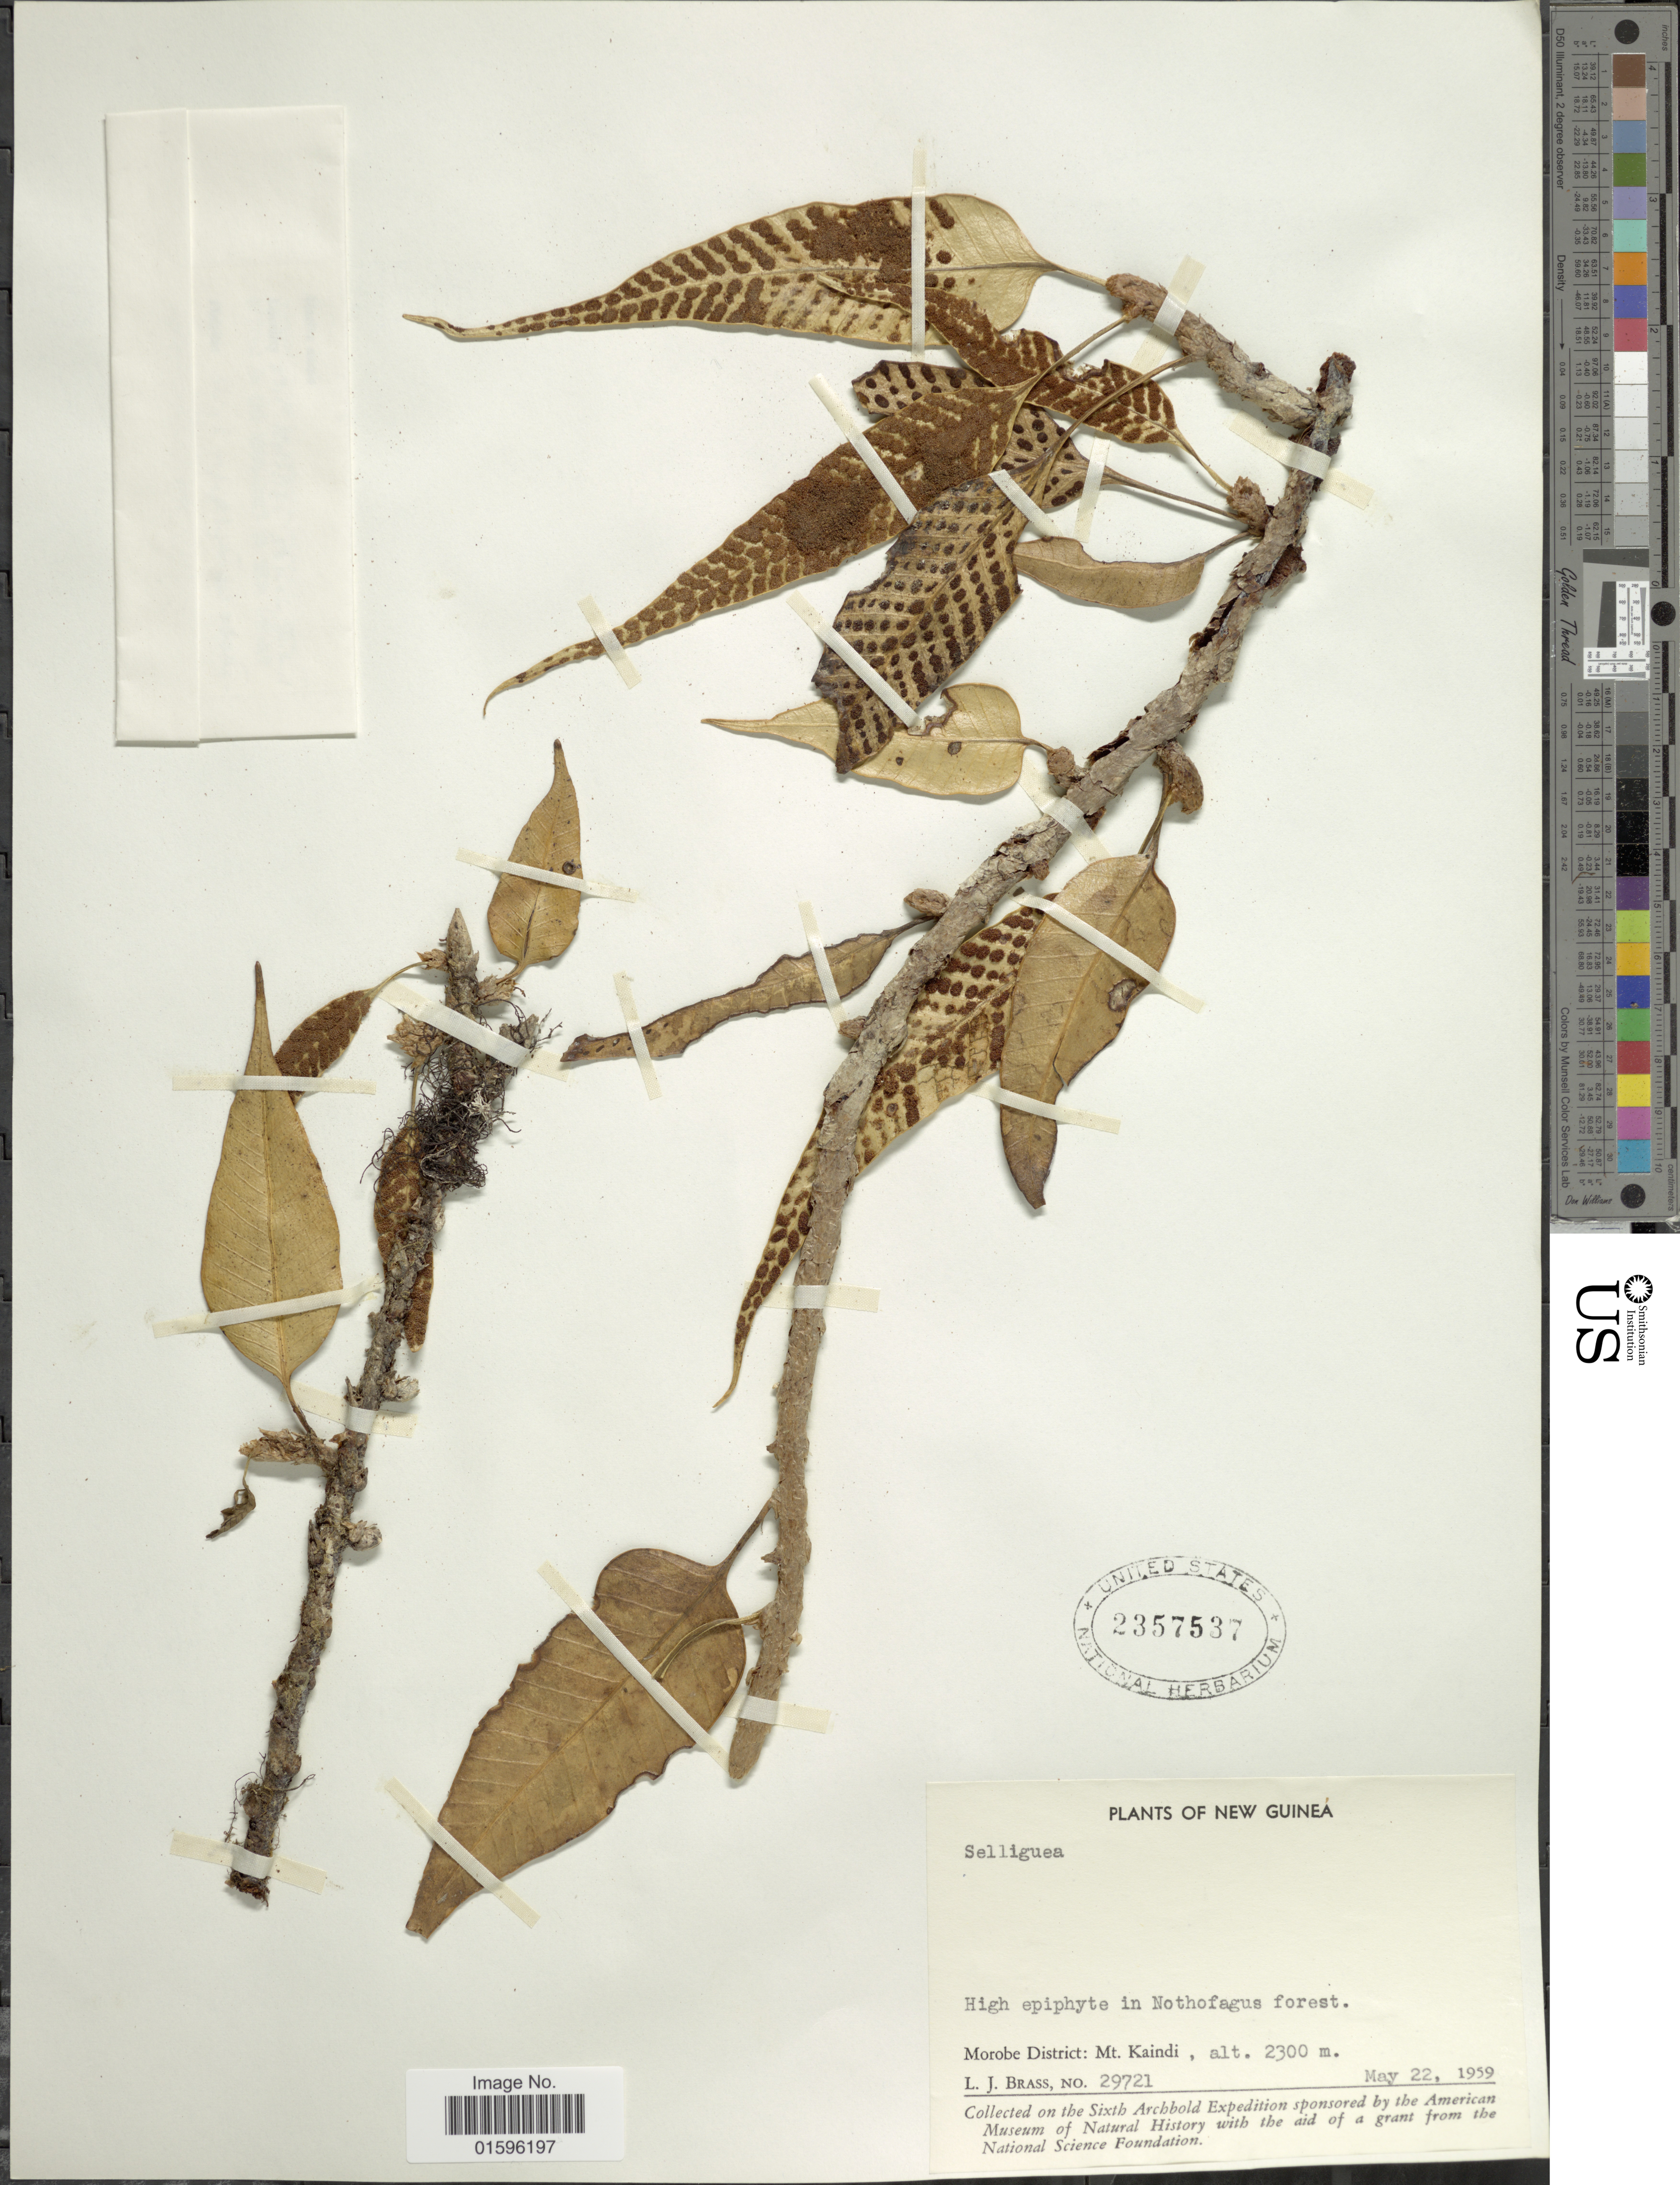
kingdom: Plantae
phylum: Tracheophyta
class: Polypodiopsida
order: Polypodiales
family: Polypodiaceae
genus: Polypodium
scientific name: Polypodium sp.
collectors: L. J. Brass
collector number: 29721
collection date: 1959-05-22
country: Papua New Guinea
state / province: Morobe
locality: New Guinea, Morobe District: Kaindi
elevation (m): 2300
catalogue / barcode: US 2357537